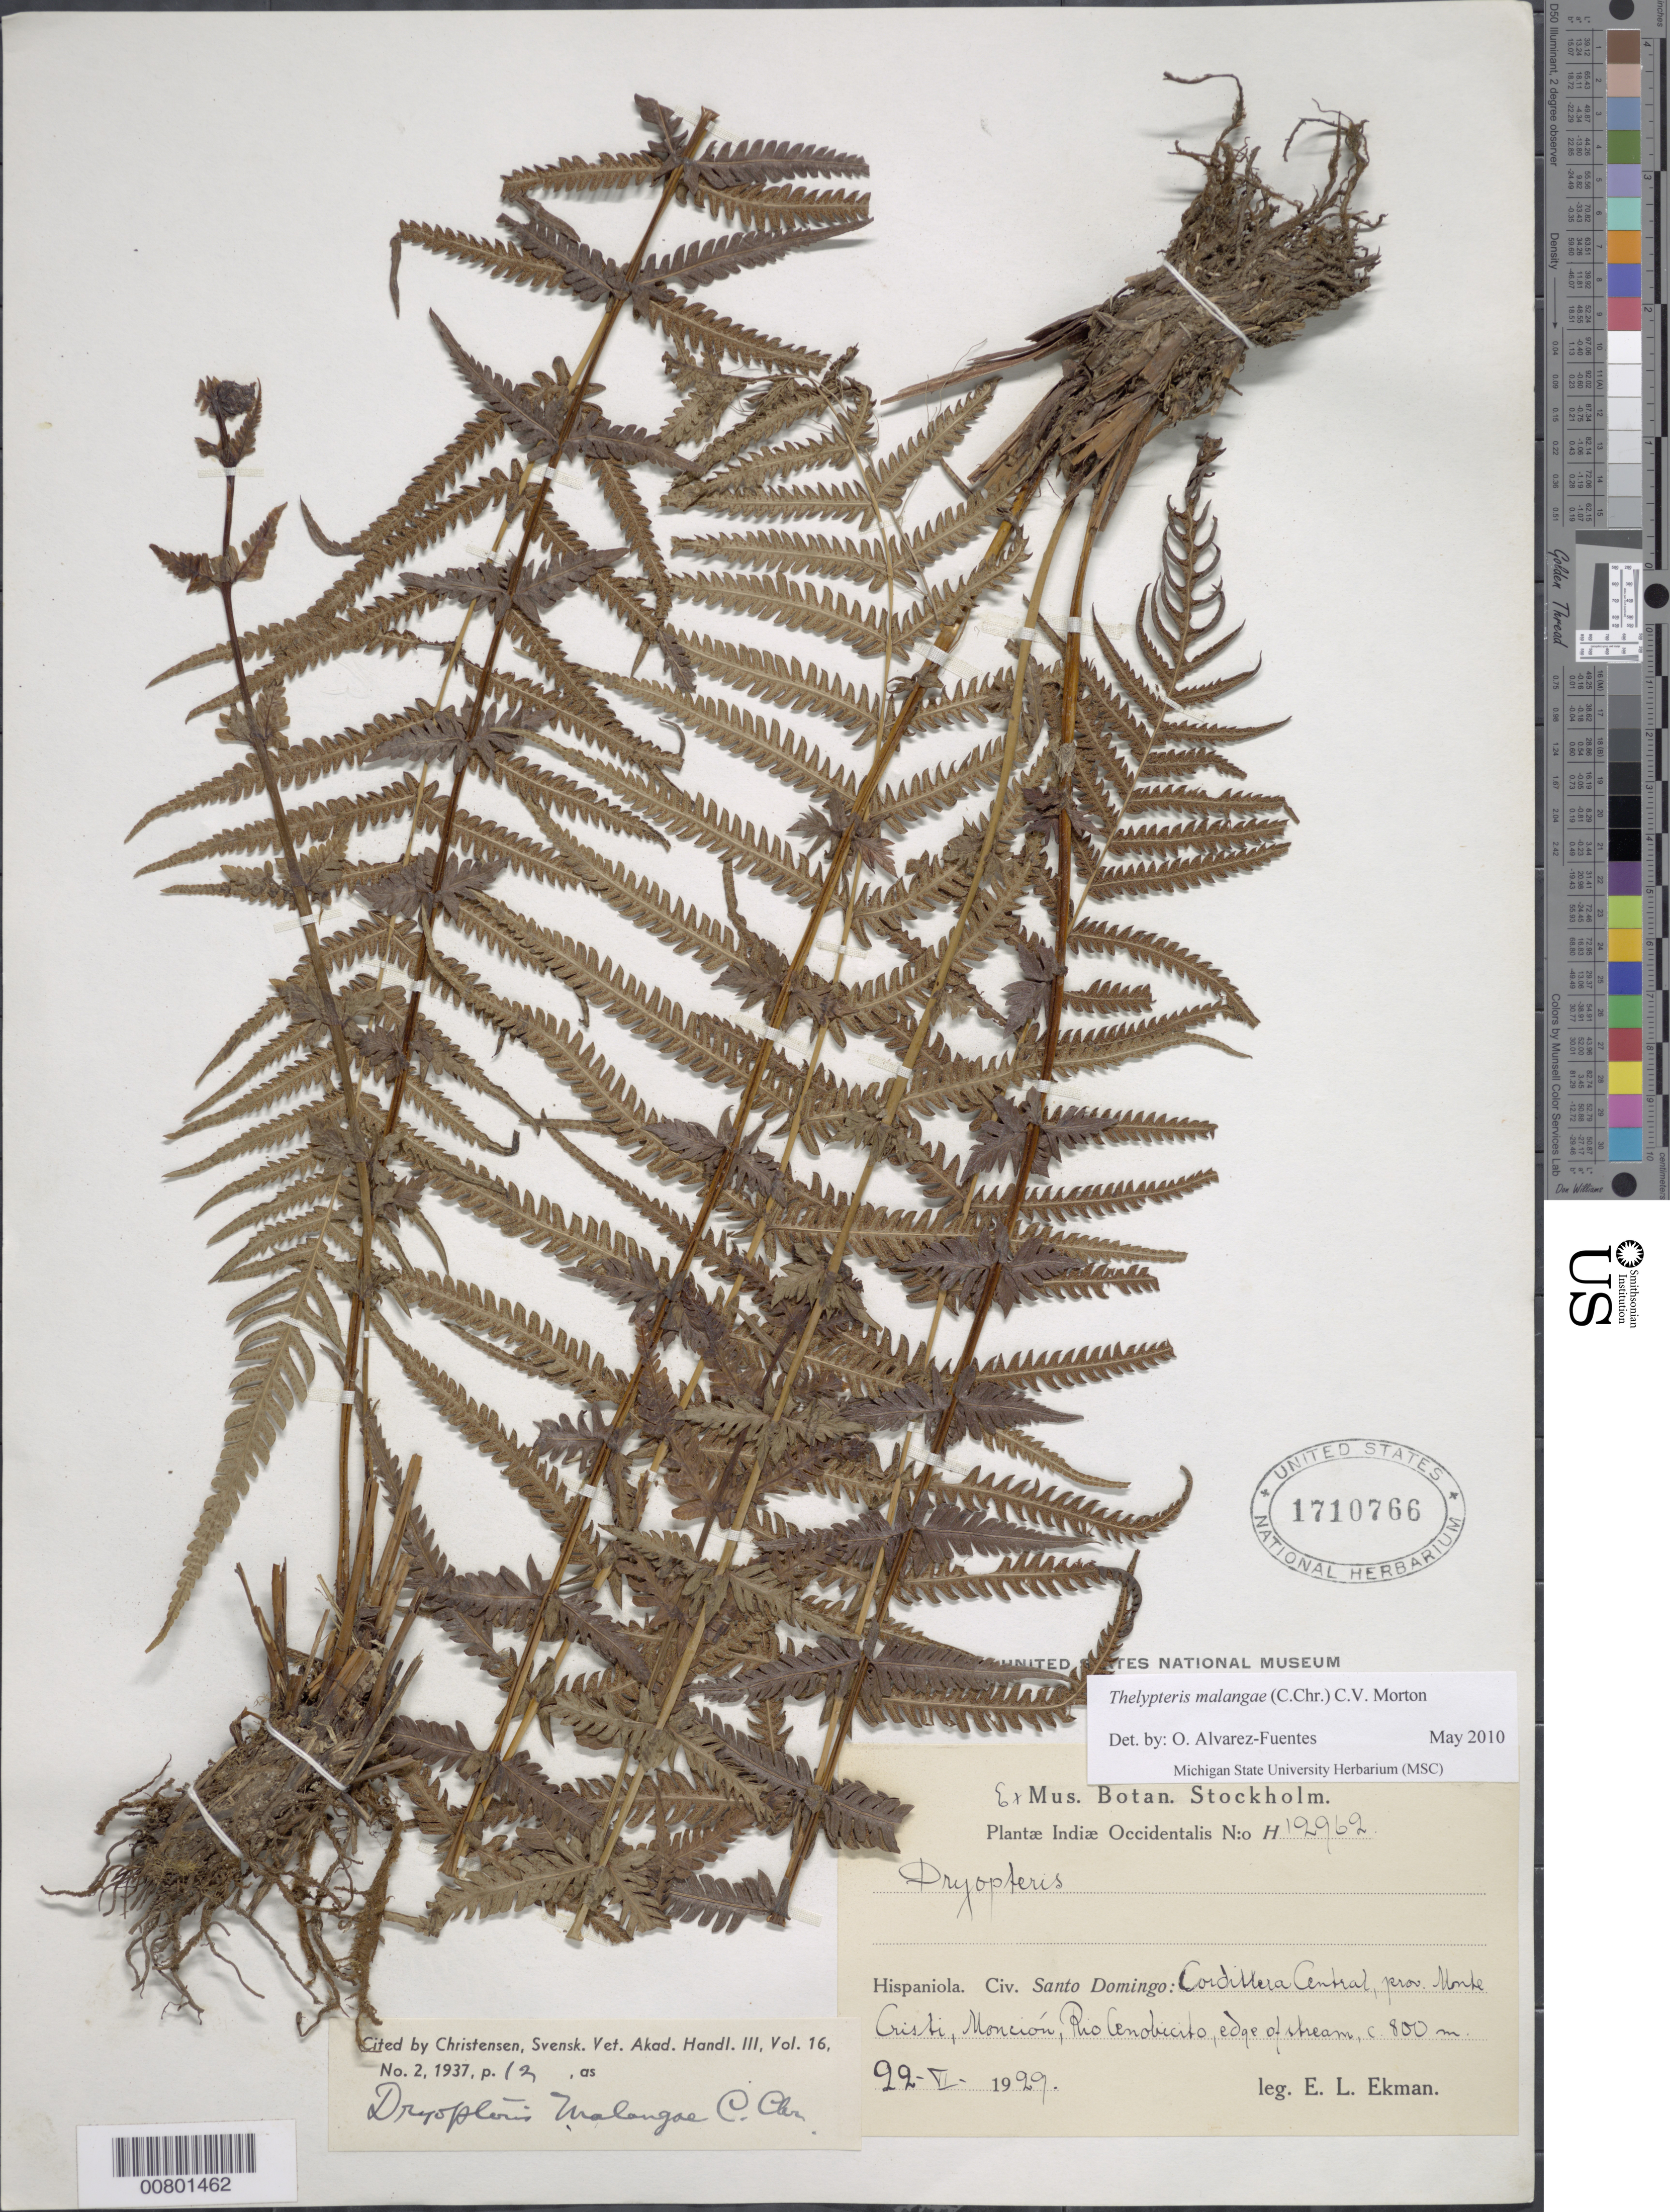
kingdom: Plantae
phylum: Tracheophyta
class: Polypodiopsida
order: Polypodiales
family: Thelypteridaceae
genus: Amauropelta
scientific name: Amauropelta malangae (C. Chr.) comb. nov., ined 2015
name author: (C. Chr.)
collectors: E. L. Ekman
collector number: H 12962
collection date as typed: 22 Jun 1929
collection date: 1929-06-22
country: Dominican Republic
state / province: Monte Cristi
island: Hispaniola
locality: Cordillera Central, Monción, Rio Cenobicito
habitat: Edge of stream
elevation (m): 800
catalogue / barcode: US 1710766